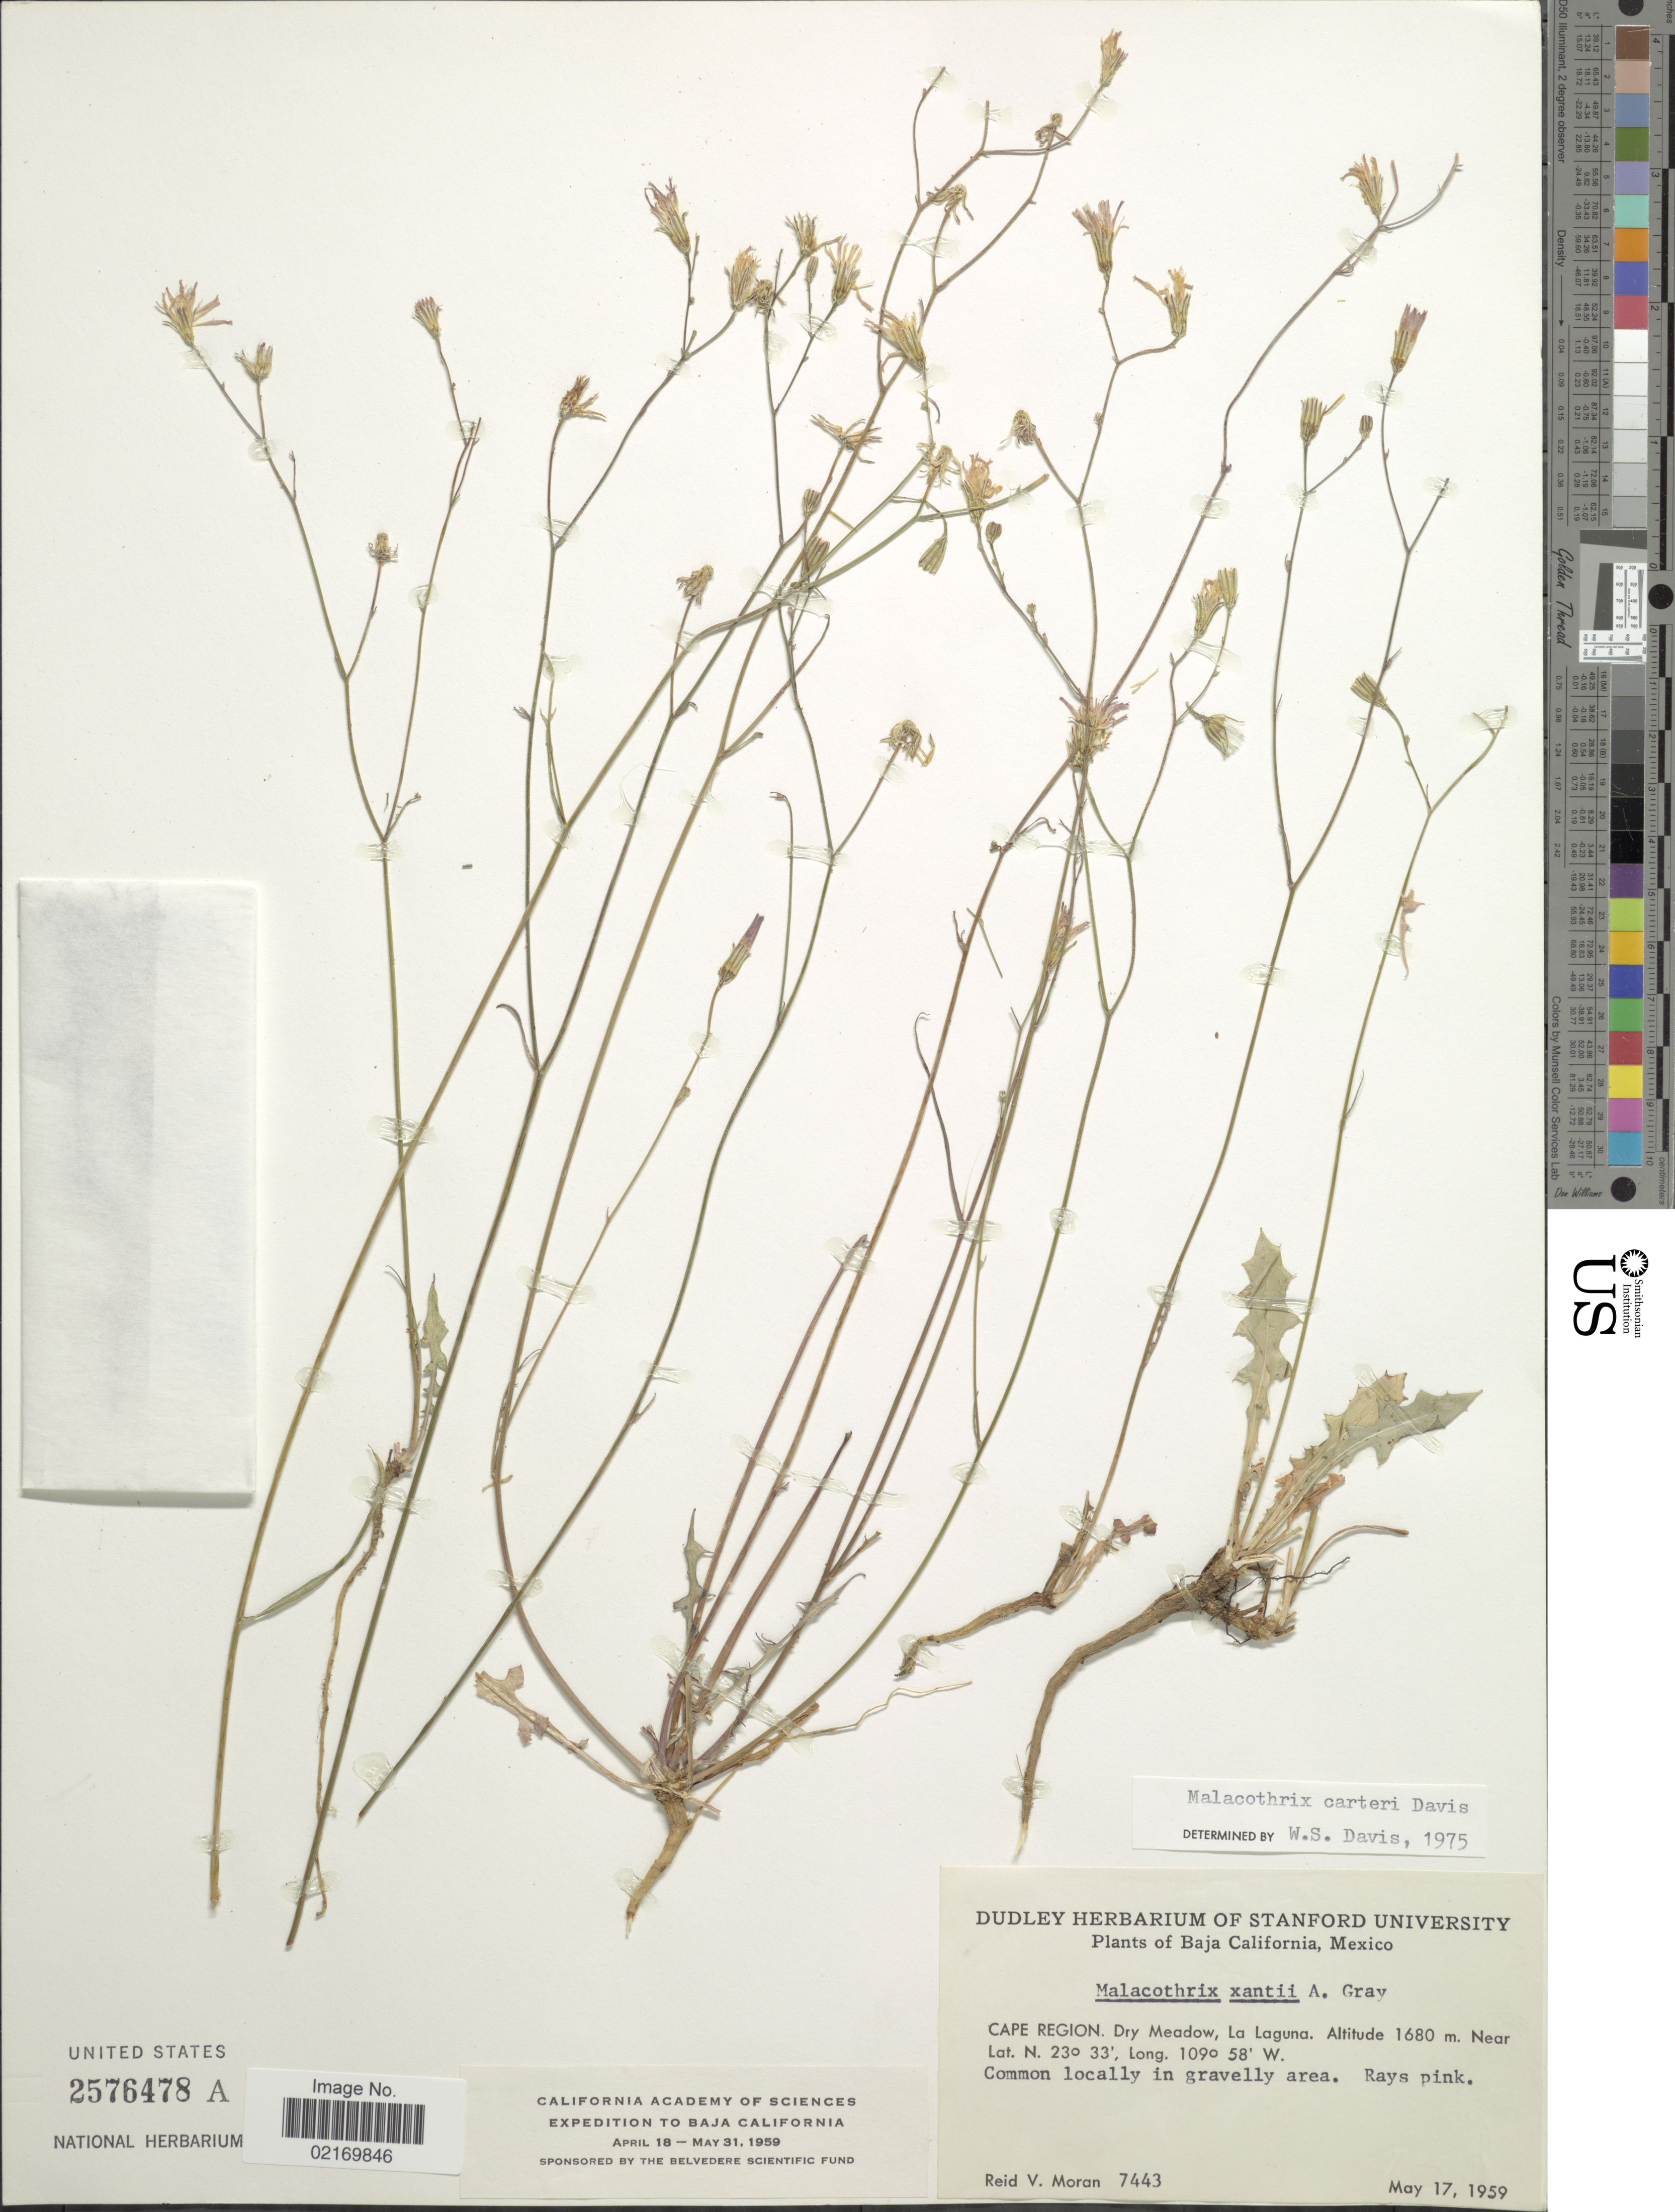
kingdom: Plantae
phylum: Tracheophyta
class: Magnoliopsida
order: Asterales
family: Asteraceae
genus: Malacothrix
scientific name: Malacothrix xantii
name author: A. Gray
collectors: R. V. Moran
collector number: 7443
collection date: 1959-05-17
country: Guatemala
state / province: Baja Verapaz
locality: Cape Region, La Laguna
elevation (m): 1680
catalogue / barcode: US 2576478A